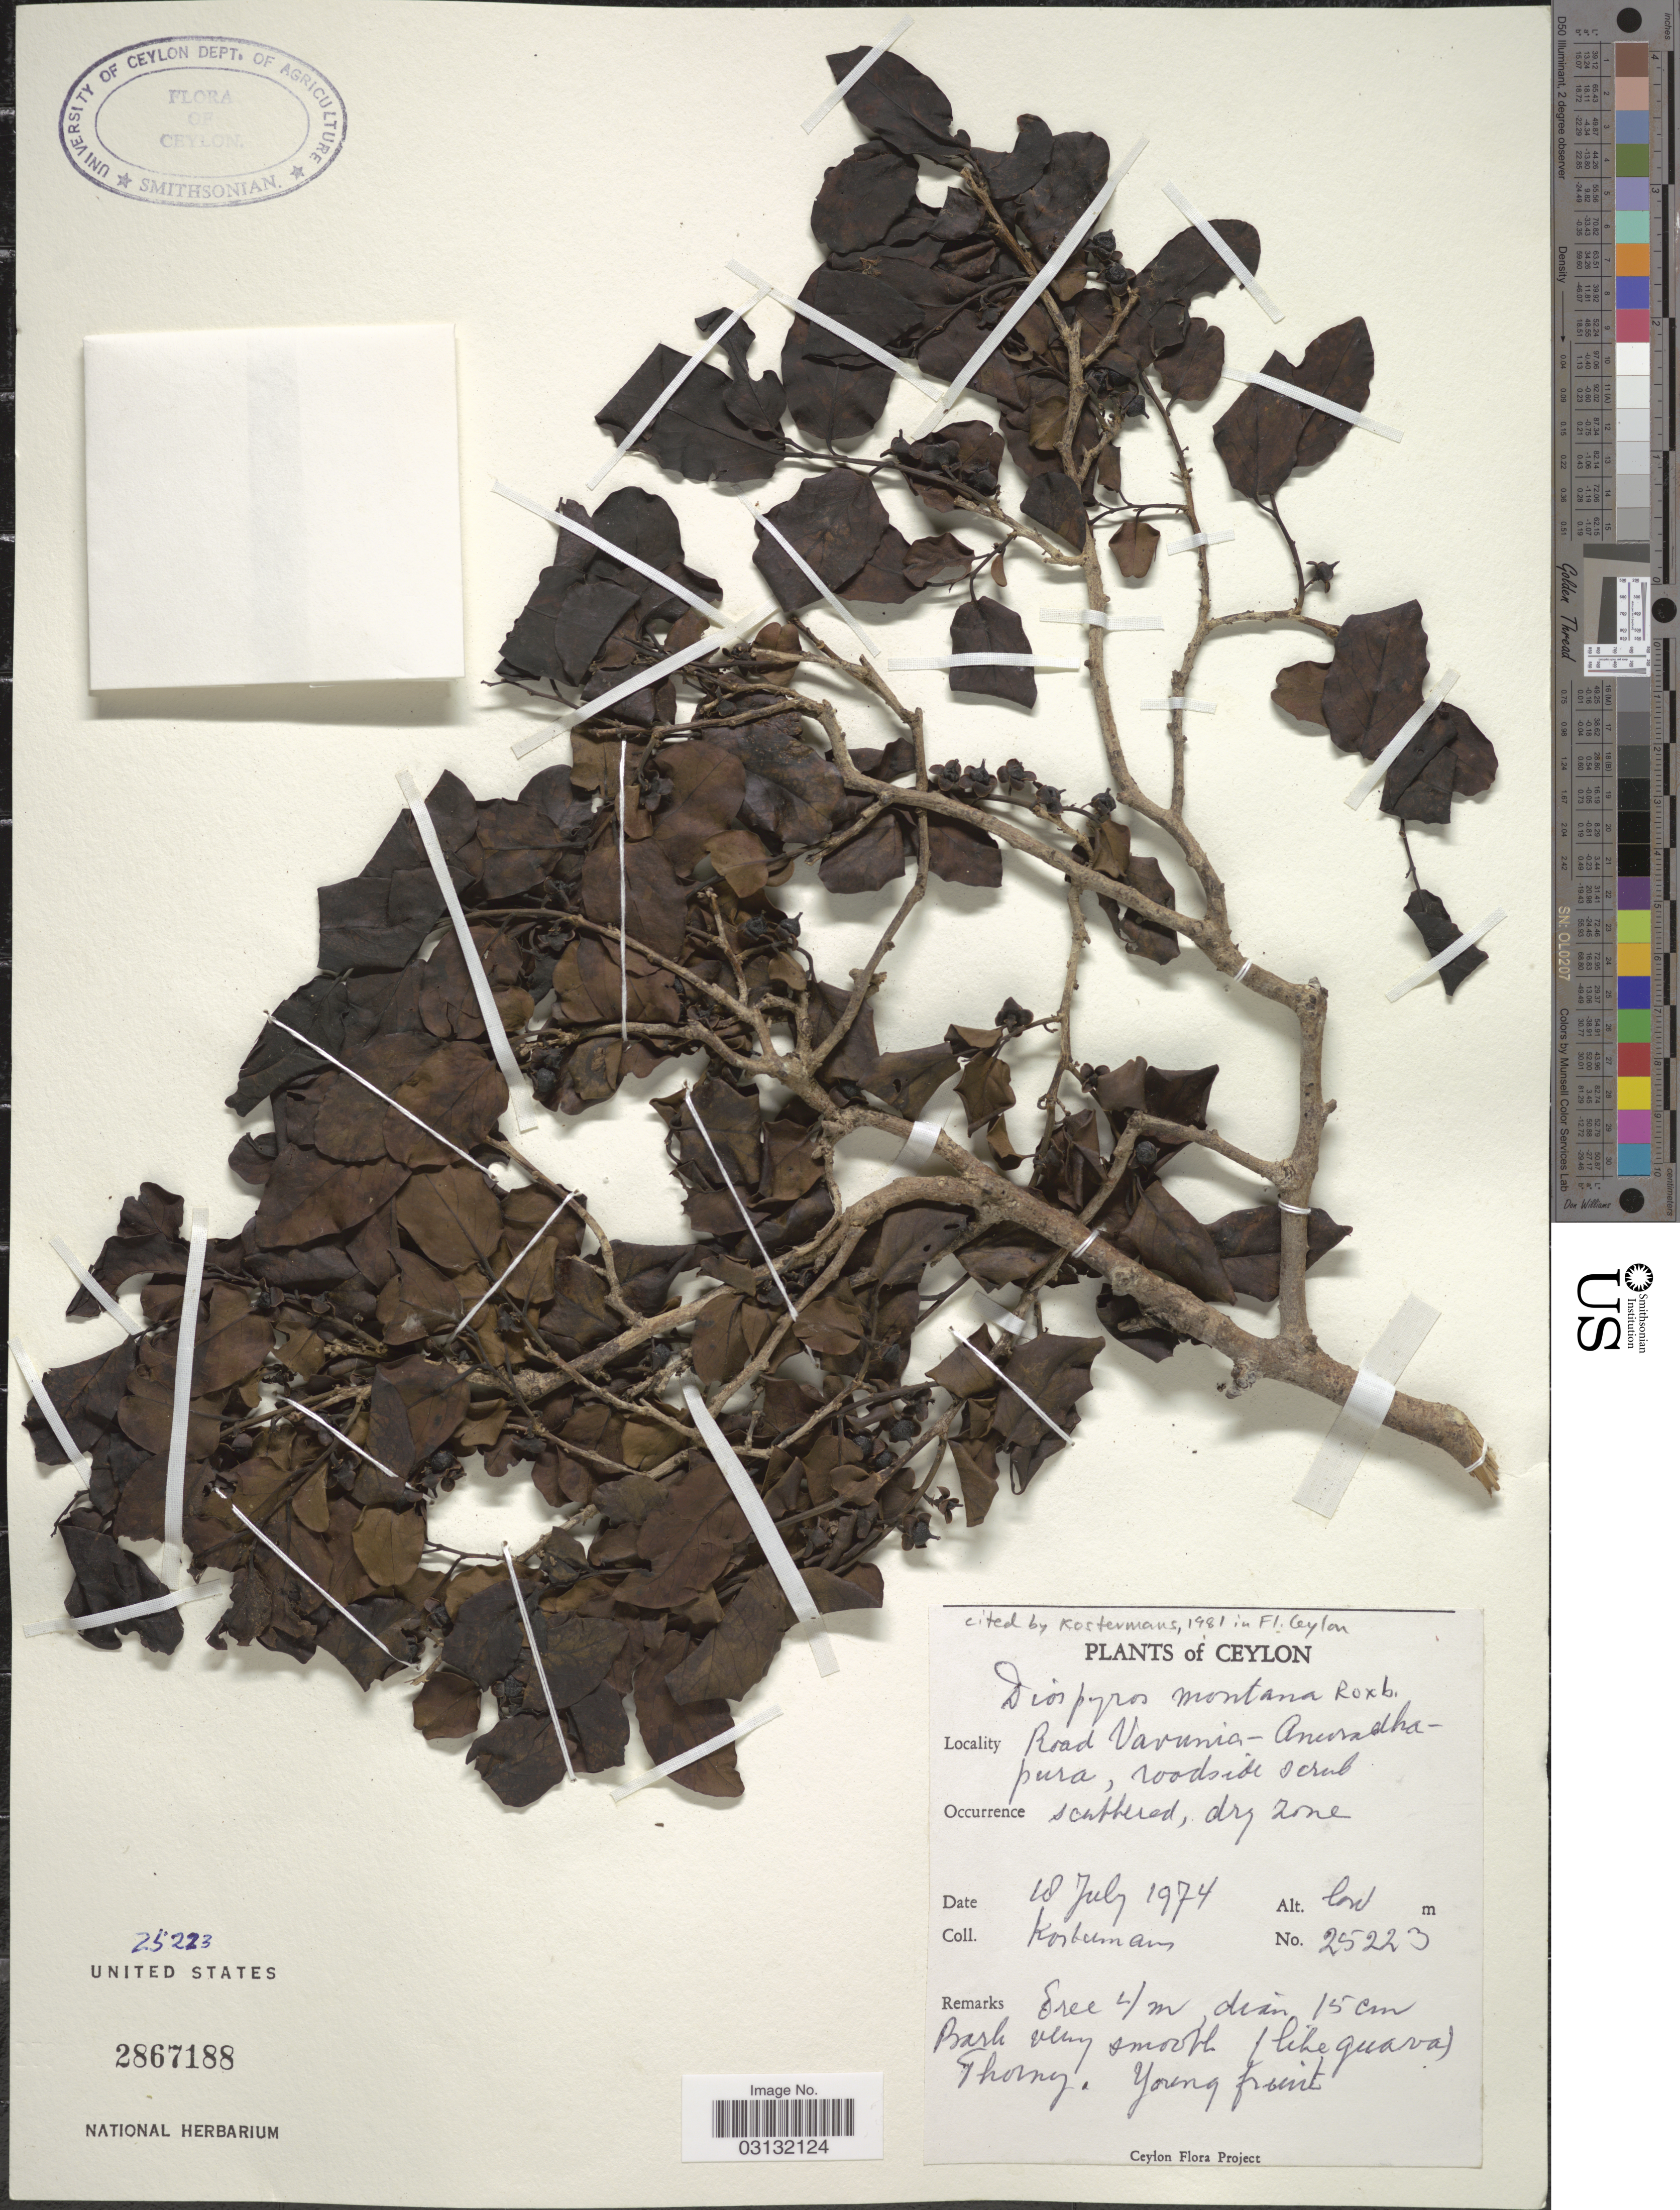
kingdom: Plantae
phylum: Tracheophyta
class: Magnoliopsida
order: Ericales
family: Ebenaceae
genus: Diospyros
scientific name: Diospyros montana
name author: Roxb.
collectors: Kostermans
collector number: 25223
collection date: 1974-07-18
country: Sri Lanka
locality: Ceylon, Road Vavunia-Anuradhapura, roadside scrub.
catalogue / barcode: US 2867188